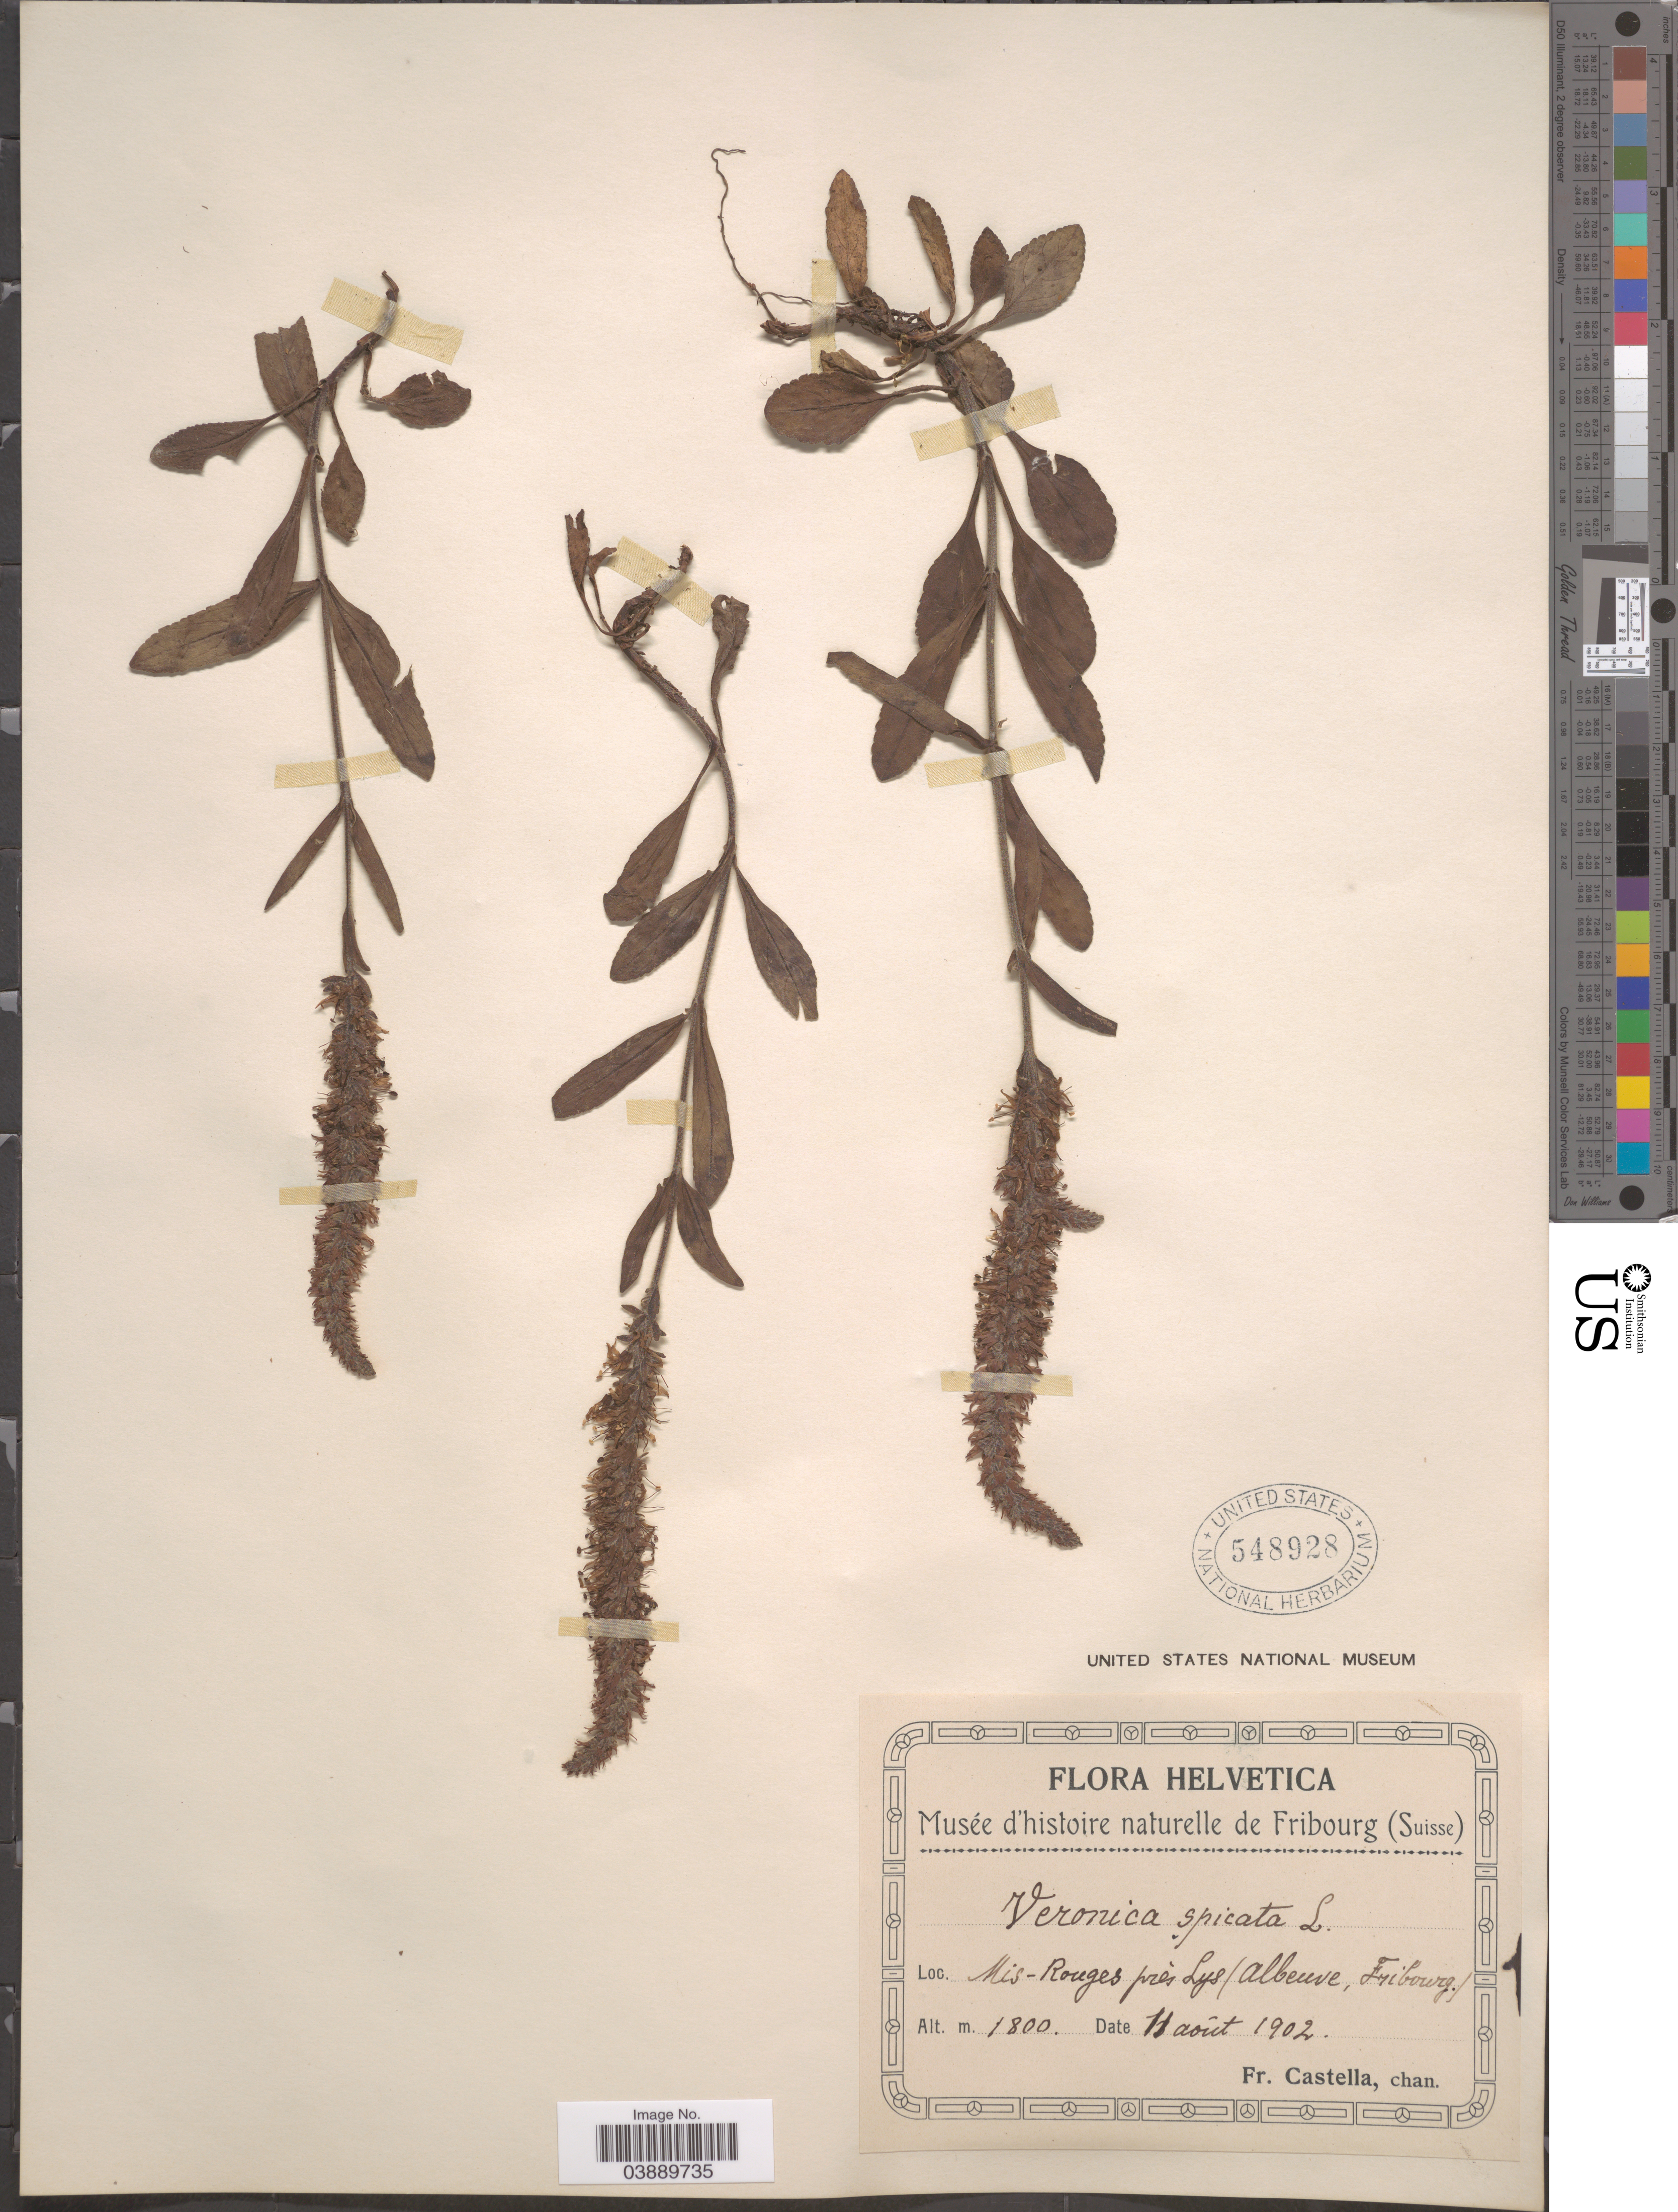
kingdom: Plantae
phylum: Tracheophyta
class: Magnoliopsida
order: Lamiales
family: Plantaginaceae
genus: Veronica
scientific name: Veronica spicata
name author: L.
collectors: Fr. Castella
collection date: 1902-08-11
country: Switzerland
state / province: Fribourg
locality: Helvetica. Mis-Rouges près Lys (Albeuve).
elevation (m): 1800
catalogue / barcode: US 548928